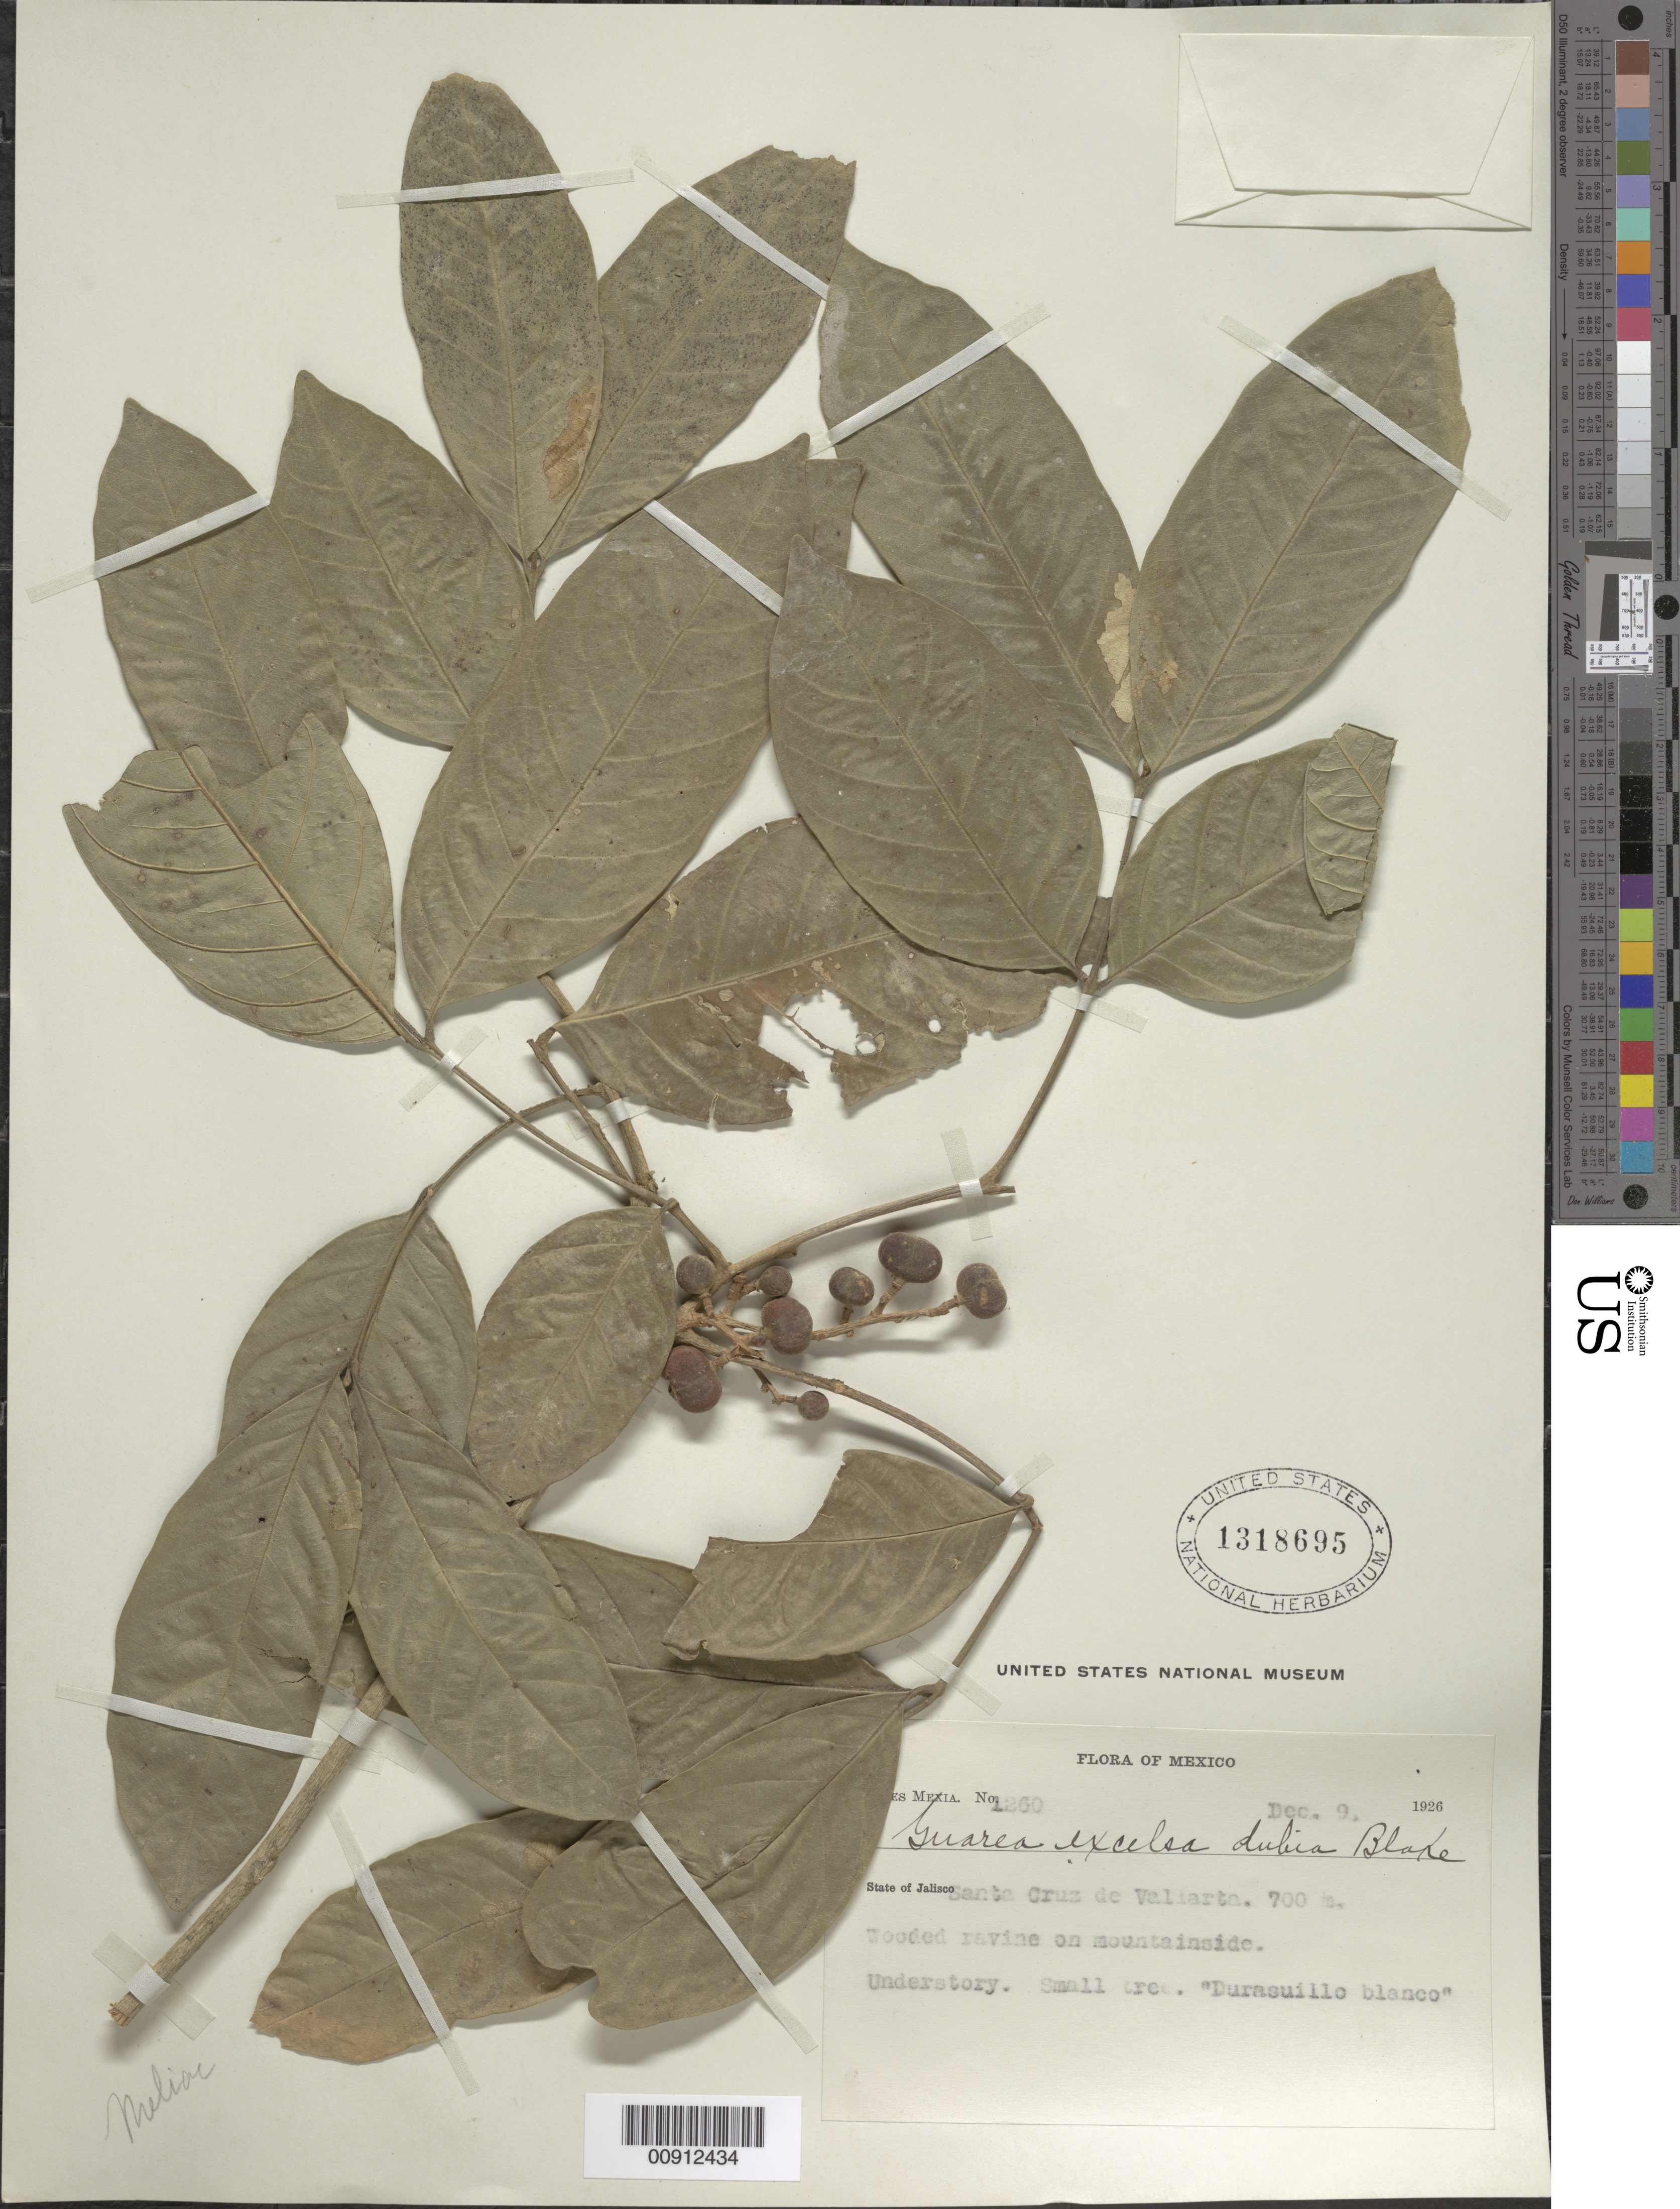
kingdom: Plantae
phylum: Tracheophyta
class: Magnoliopsida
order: Sapindales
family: Meliaceae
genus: Guarea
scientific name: Guarea excelsa subsp. dubia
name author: S.F. Blake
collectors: Y. Mexia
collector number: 1260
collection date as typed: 09 Dec 1926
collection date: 1926-12-09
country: Mexico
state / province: Jalisco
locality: State of Jalisco: Santa Cruz de Vallarta.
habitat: Wooded ravine on mountainside. Understory.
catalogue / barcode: US 1318695